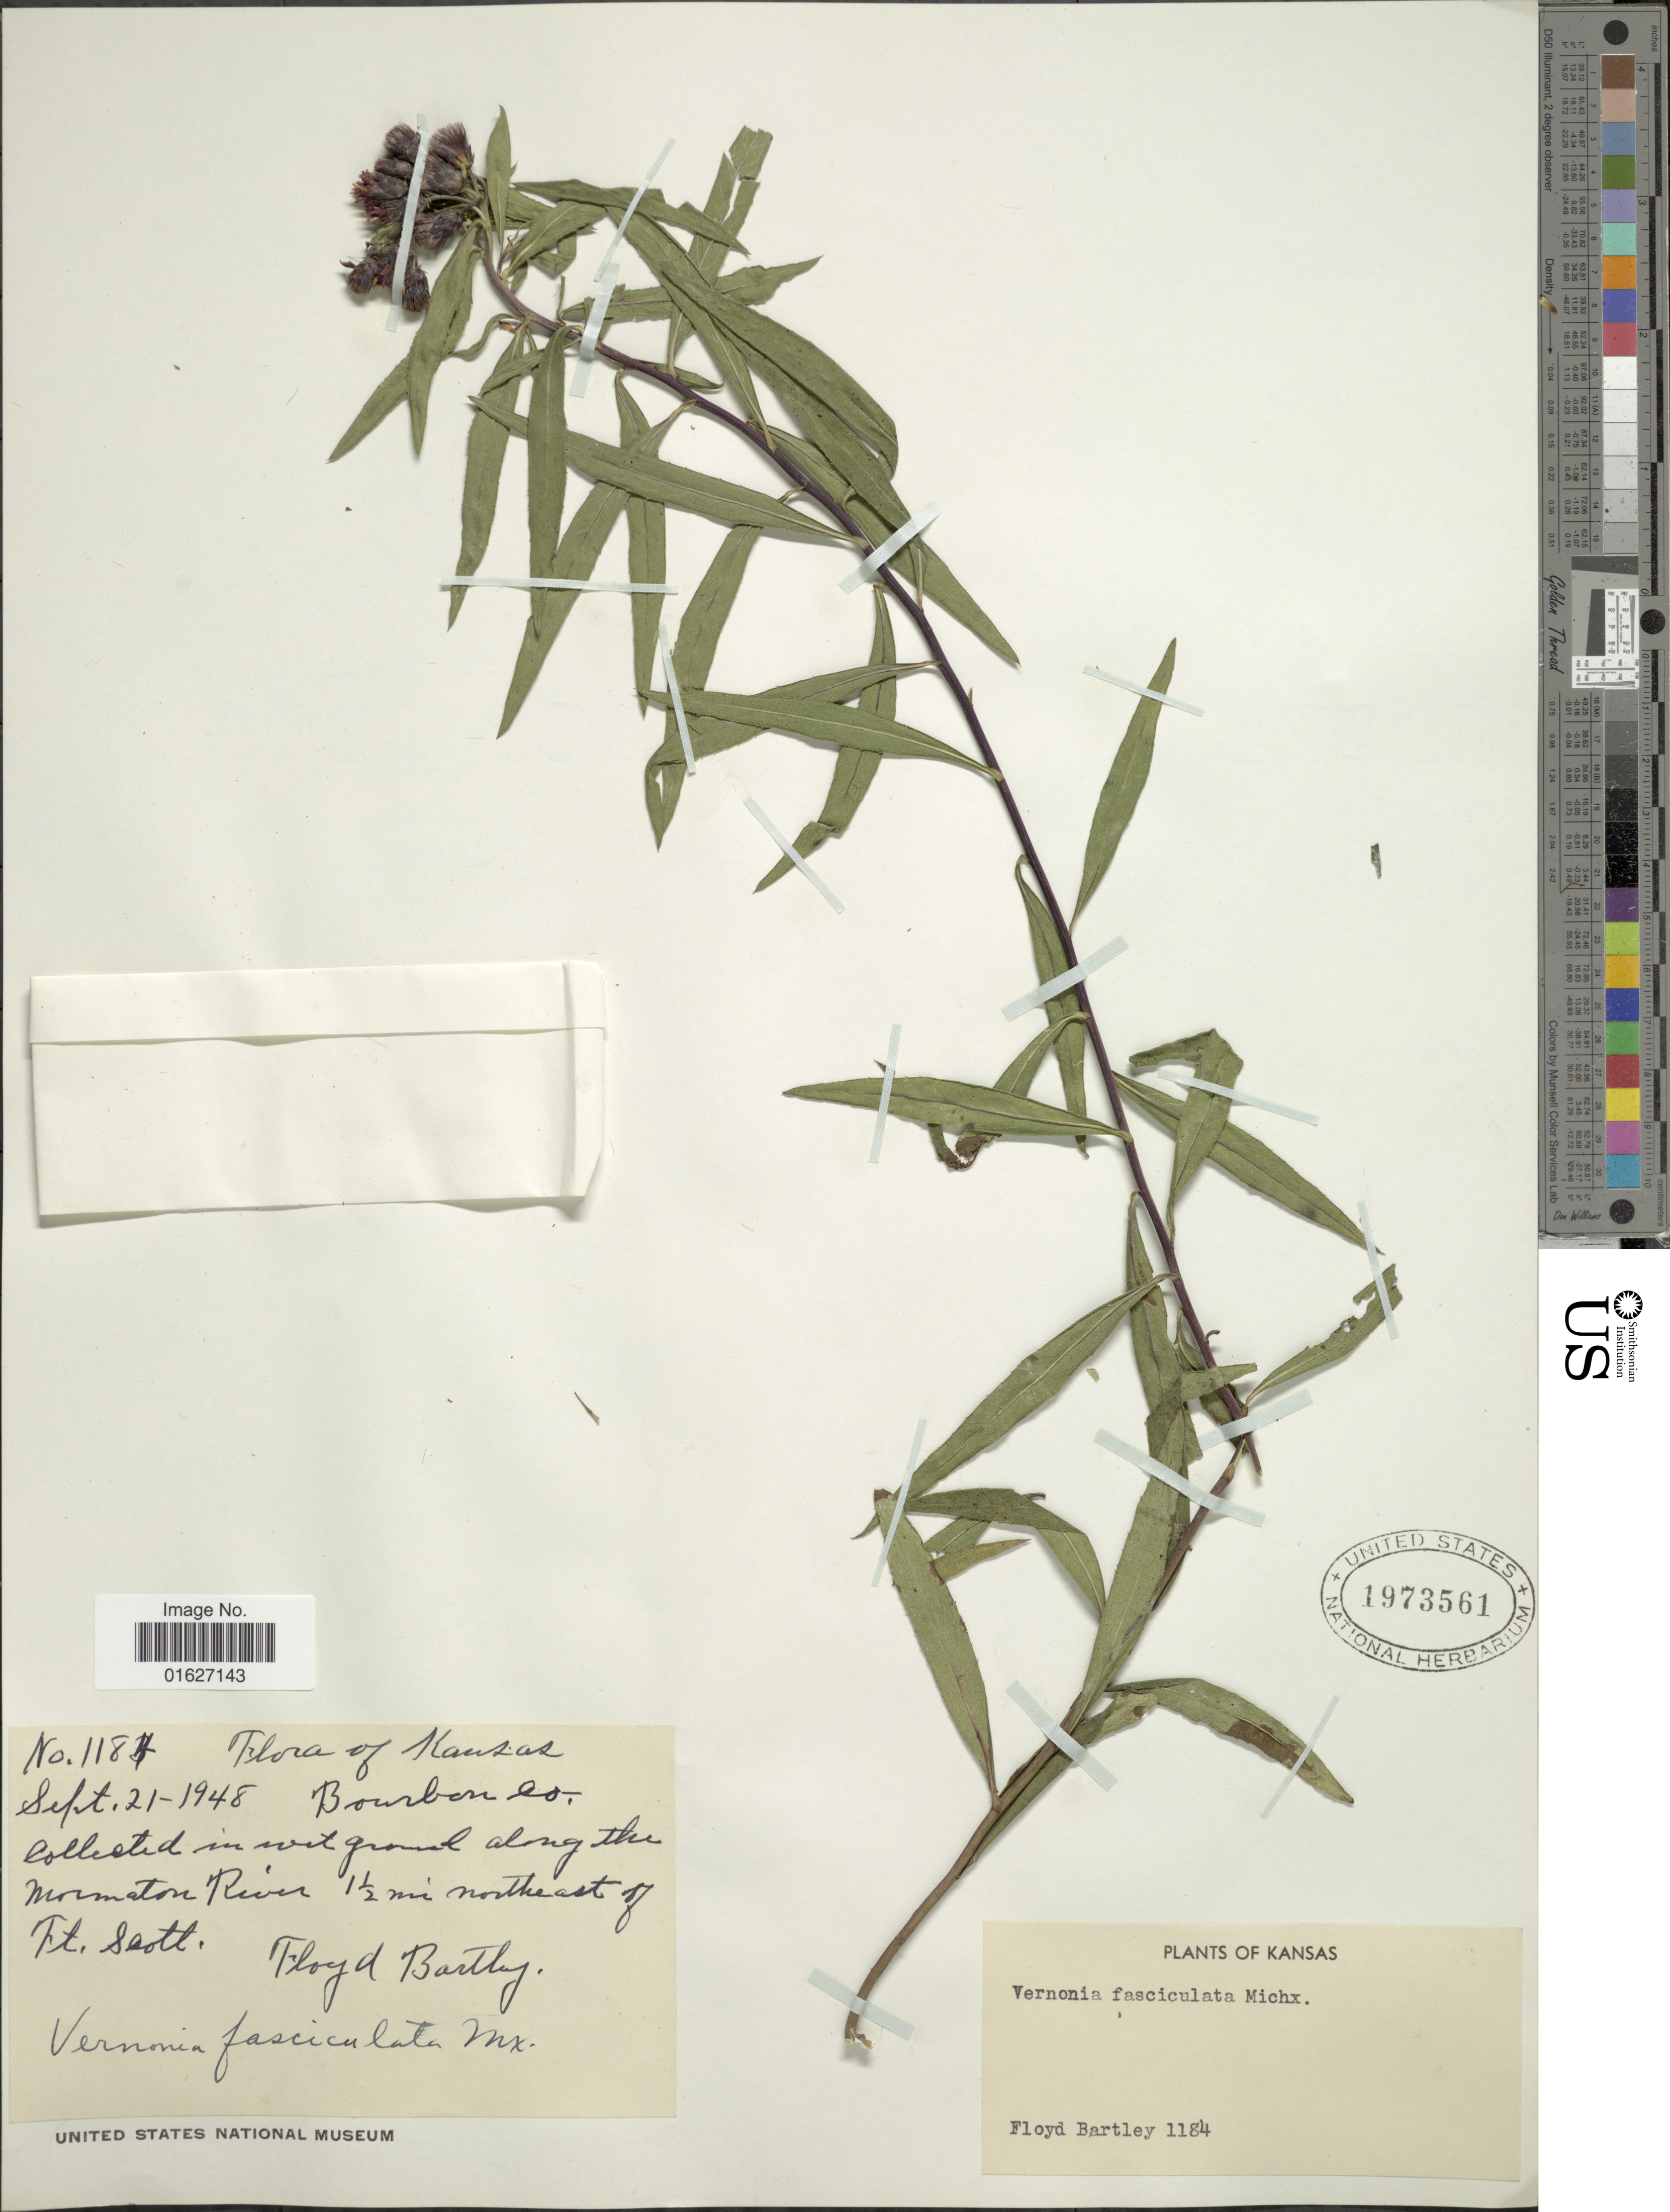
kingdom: Plantae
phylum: Tracheophyta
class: Magnoliopsida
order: Asterales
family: Asteraceae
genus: Vernonia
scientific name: Vernonia fasciculata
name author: Michx.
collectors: F. Bartley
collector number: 1184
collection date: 1948-09-21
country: United States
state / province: Kansas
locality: Bourbon Co., along the Mountain River 1 1/2 mi northeast of Ft. Scott.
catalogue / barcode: US 1973561